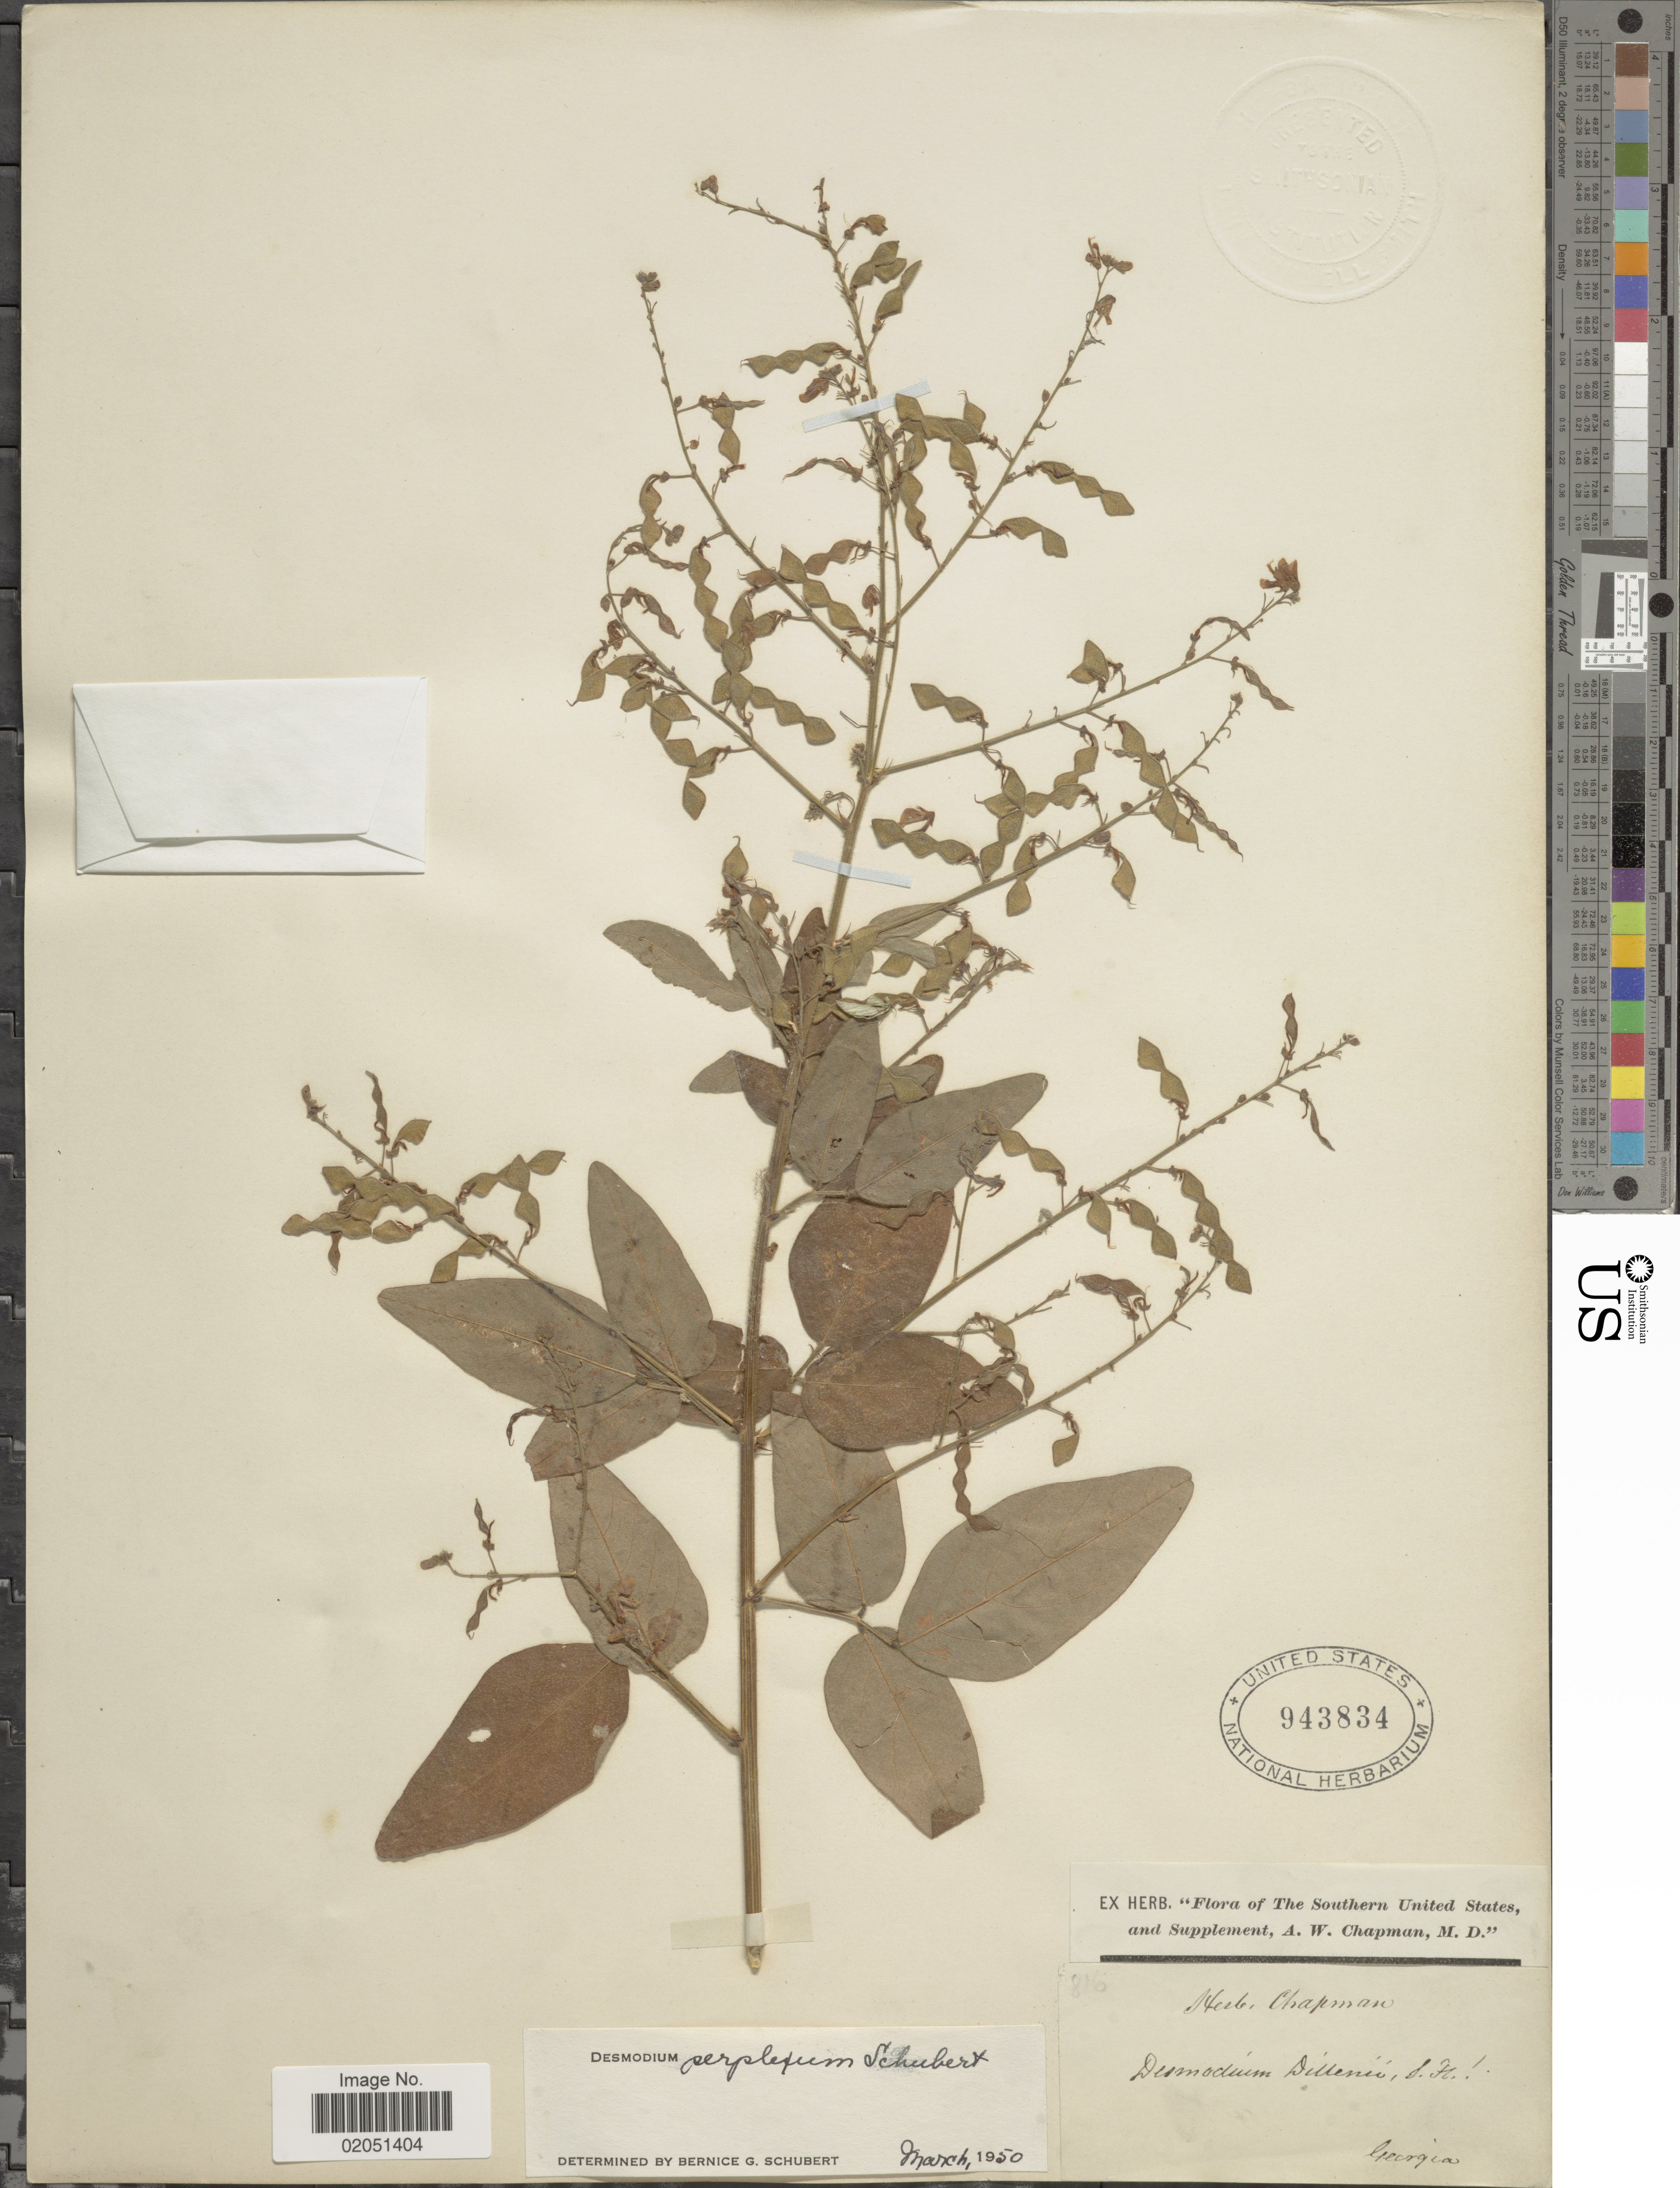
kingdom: Plantae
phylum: Tracheophyta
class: Magnoliopsida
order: Fabales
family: Fabaceae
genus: Desmodium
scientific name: Desmodium perplexum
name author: B.G. Schub.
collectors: A. W. Chapman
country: United States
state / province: Georgia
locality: Southern United States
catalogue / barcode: US 943834